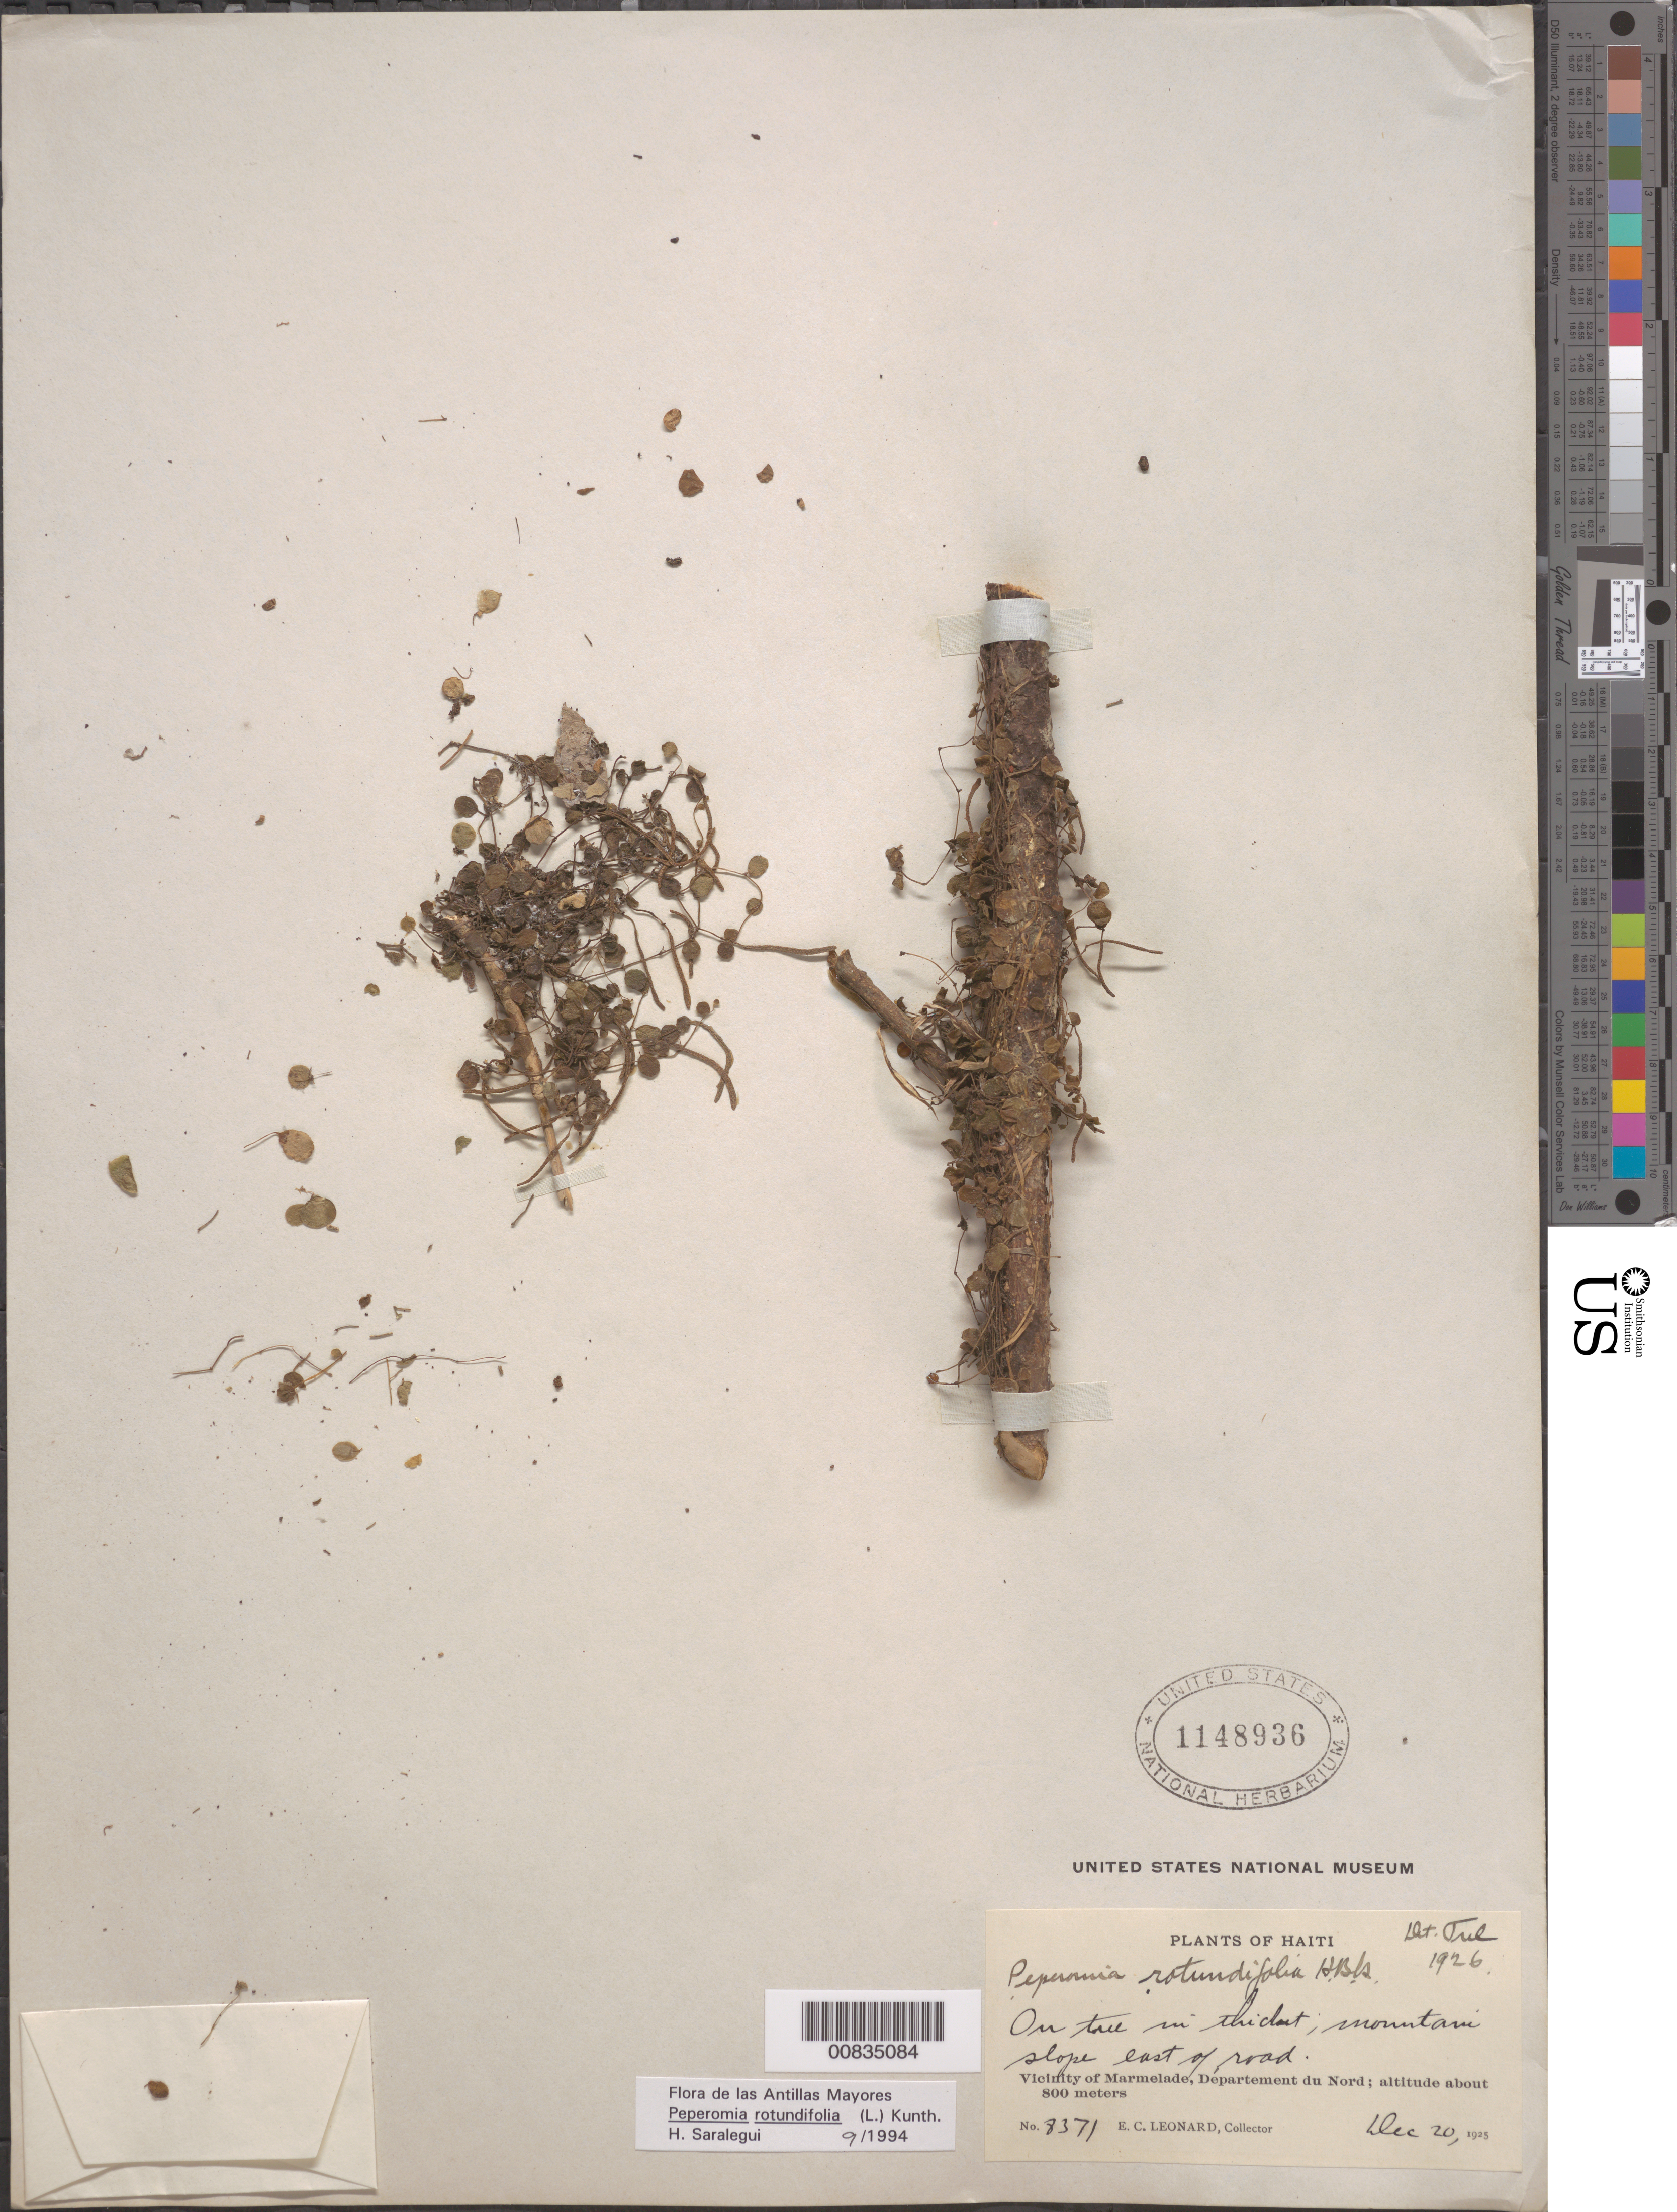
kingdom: Plantae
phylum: Tracheophyta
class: Magnoliopsida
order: Piperales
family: Piperaceae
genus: Peperomia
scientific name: Peperomia rotundifolia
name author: (L.) Kunth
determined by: Saralegui Boza, H., (HAJB), Jardin Botanico Nacional (Habana)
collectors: E. C. Leonard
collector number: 8371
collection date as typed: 20 Dec 1925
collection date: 1925-12-20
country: Haiti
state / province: Nord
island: Hispaniola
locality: Vicinity of Marmelade, mountain slope east of road.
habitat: On tree in thicket.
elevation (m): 800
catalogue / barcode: US 1148936